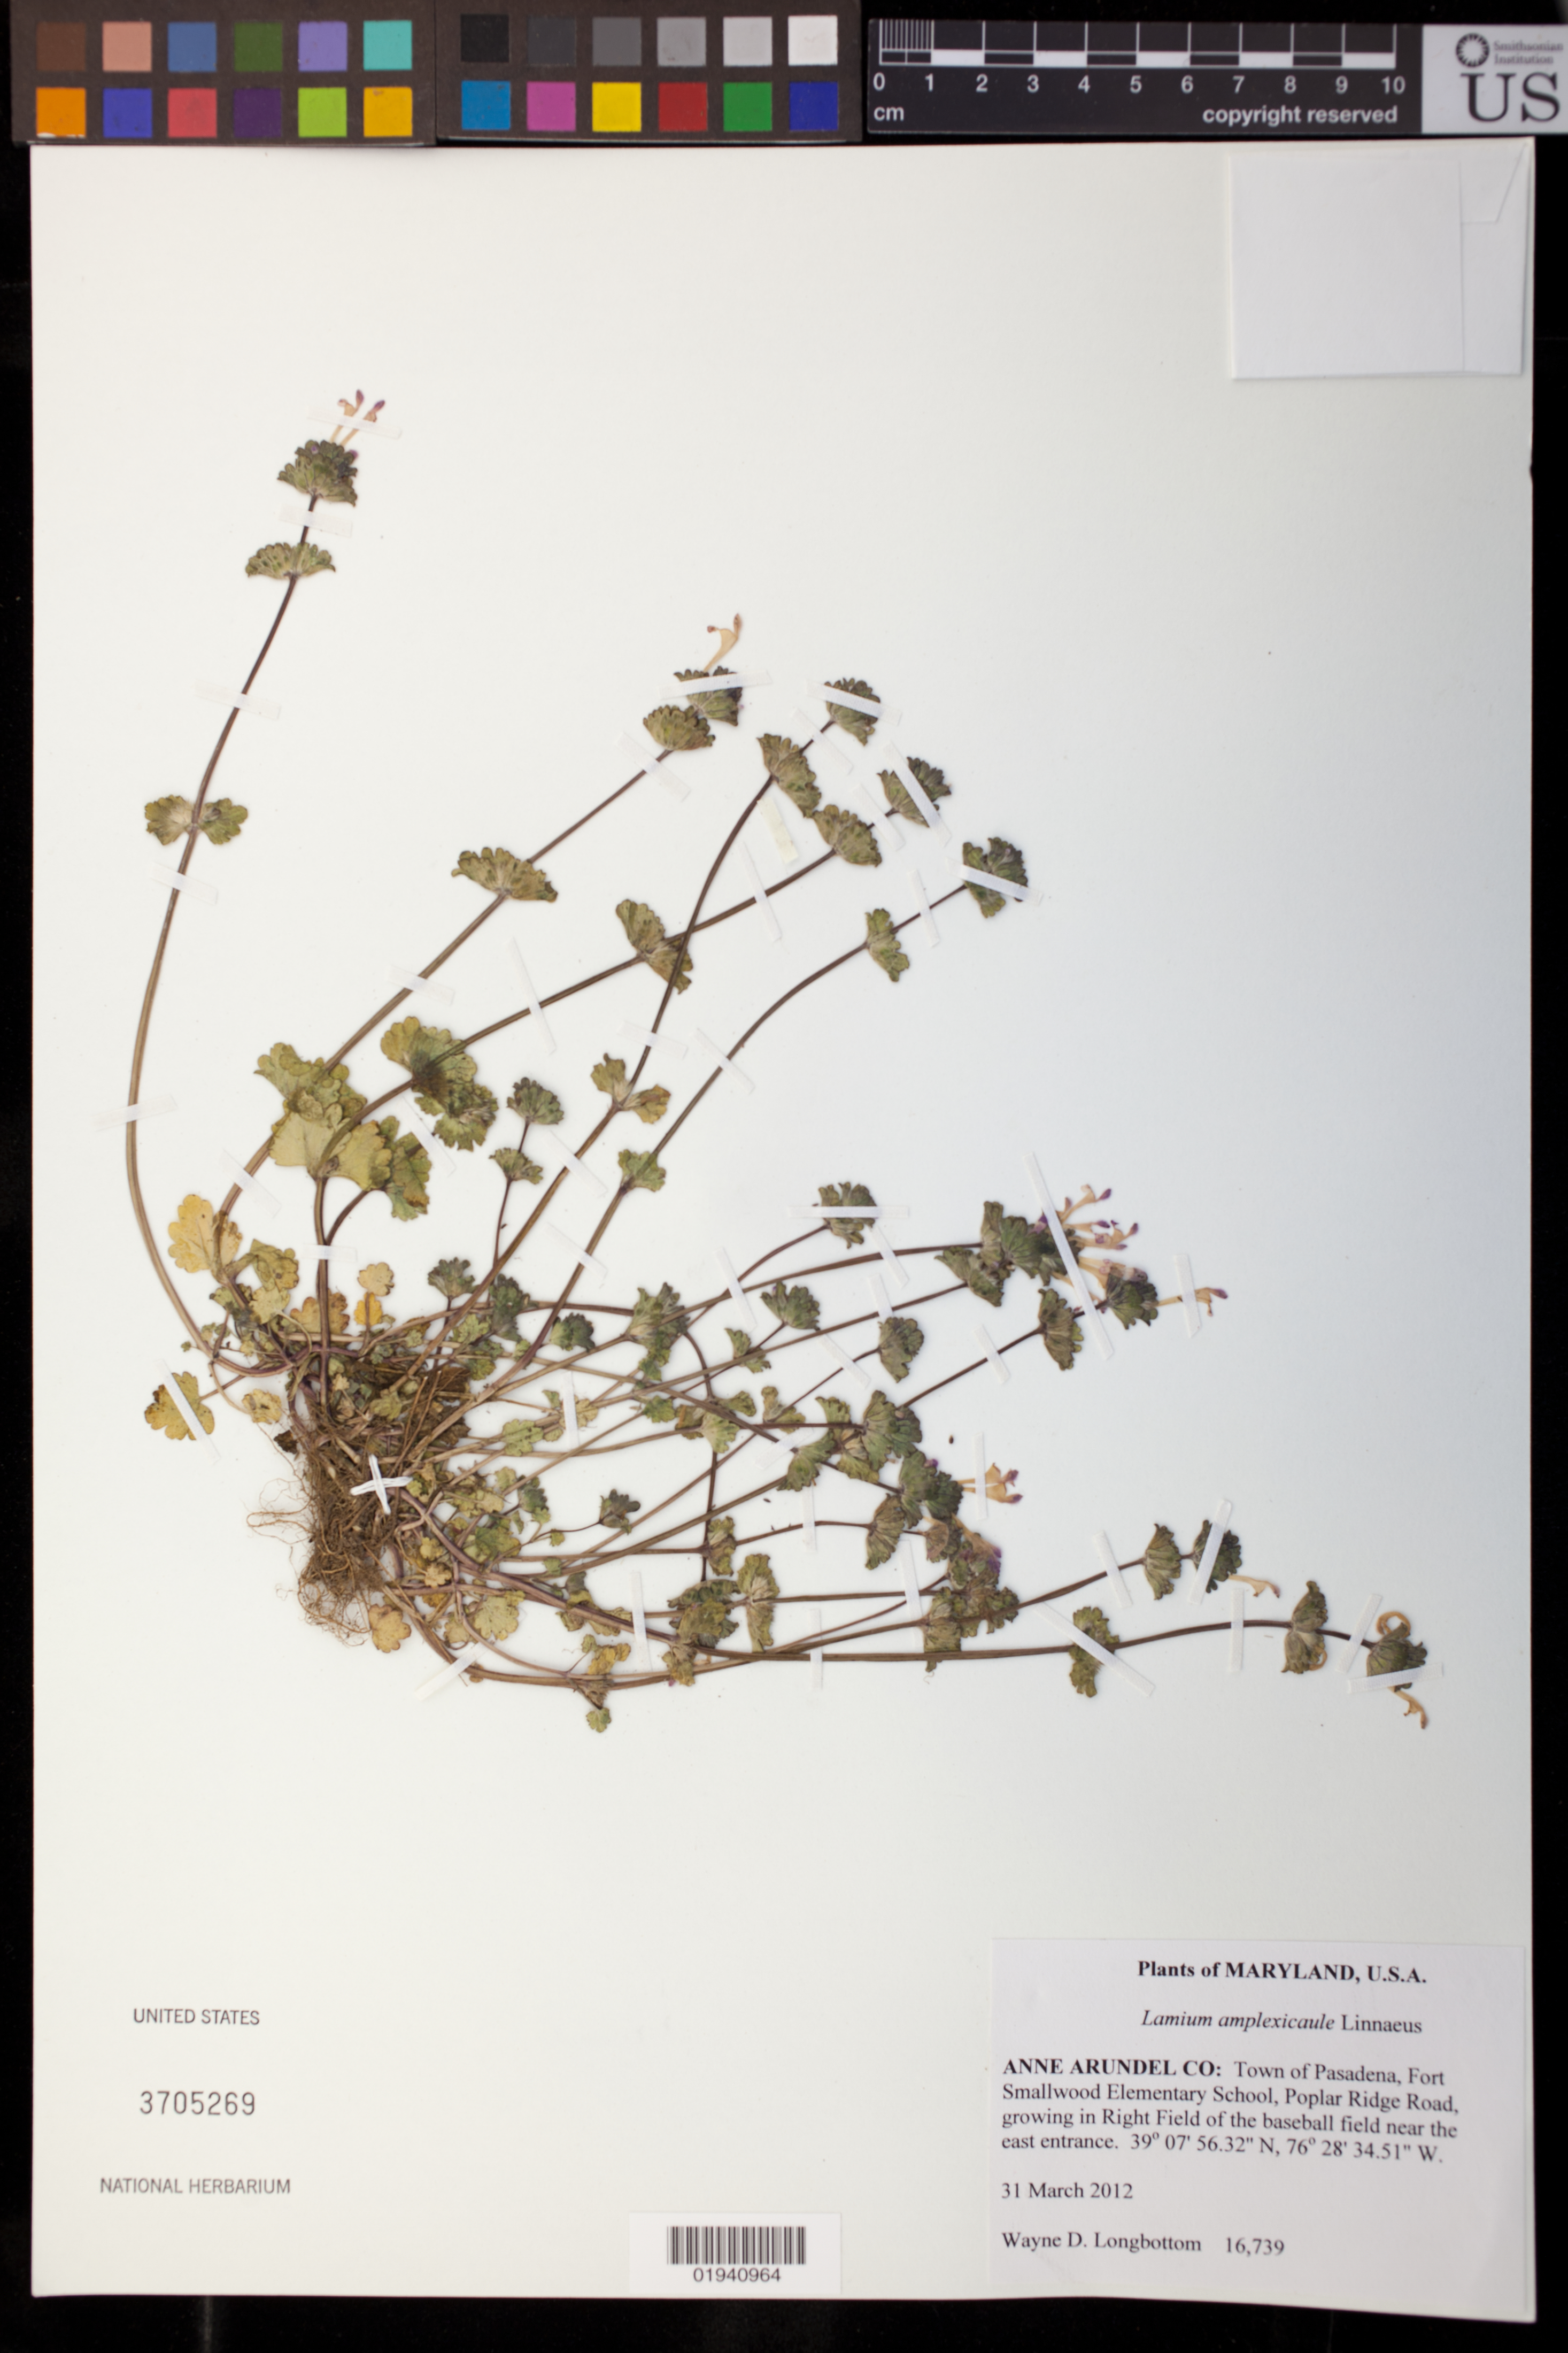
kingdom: Plantae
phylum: Tracheophyta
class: Magnoliopsida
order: Lamiales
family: Lamiaceae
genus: Lamium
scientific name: Lamium amplexicaule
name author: L.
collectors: W. D. Longbottom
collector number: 16739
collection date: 2012-03-31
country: United States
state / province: Maryland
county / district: Anne Arundel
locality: Town of Pasadena, Fort Smallwood Elementary School, Poplar Ridge Road, in Right Field of the baseball field near the east entrance.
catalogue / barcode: US 3705269